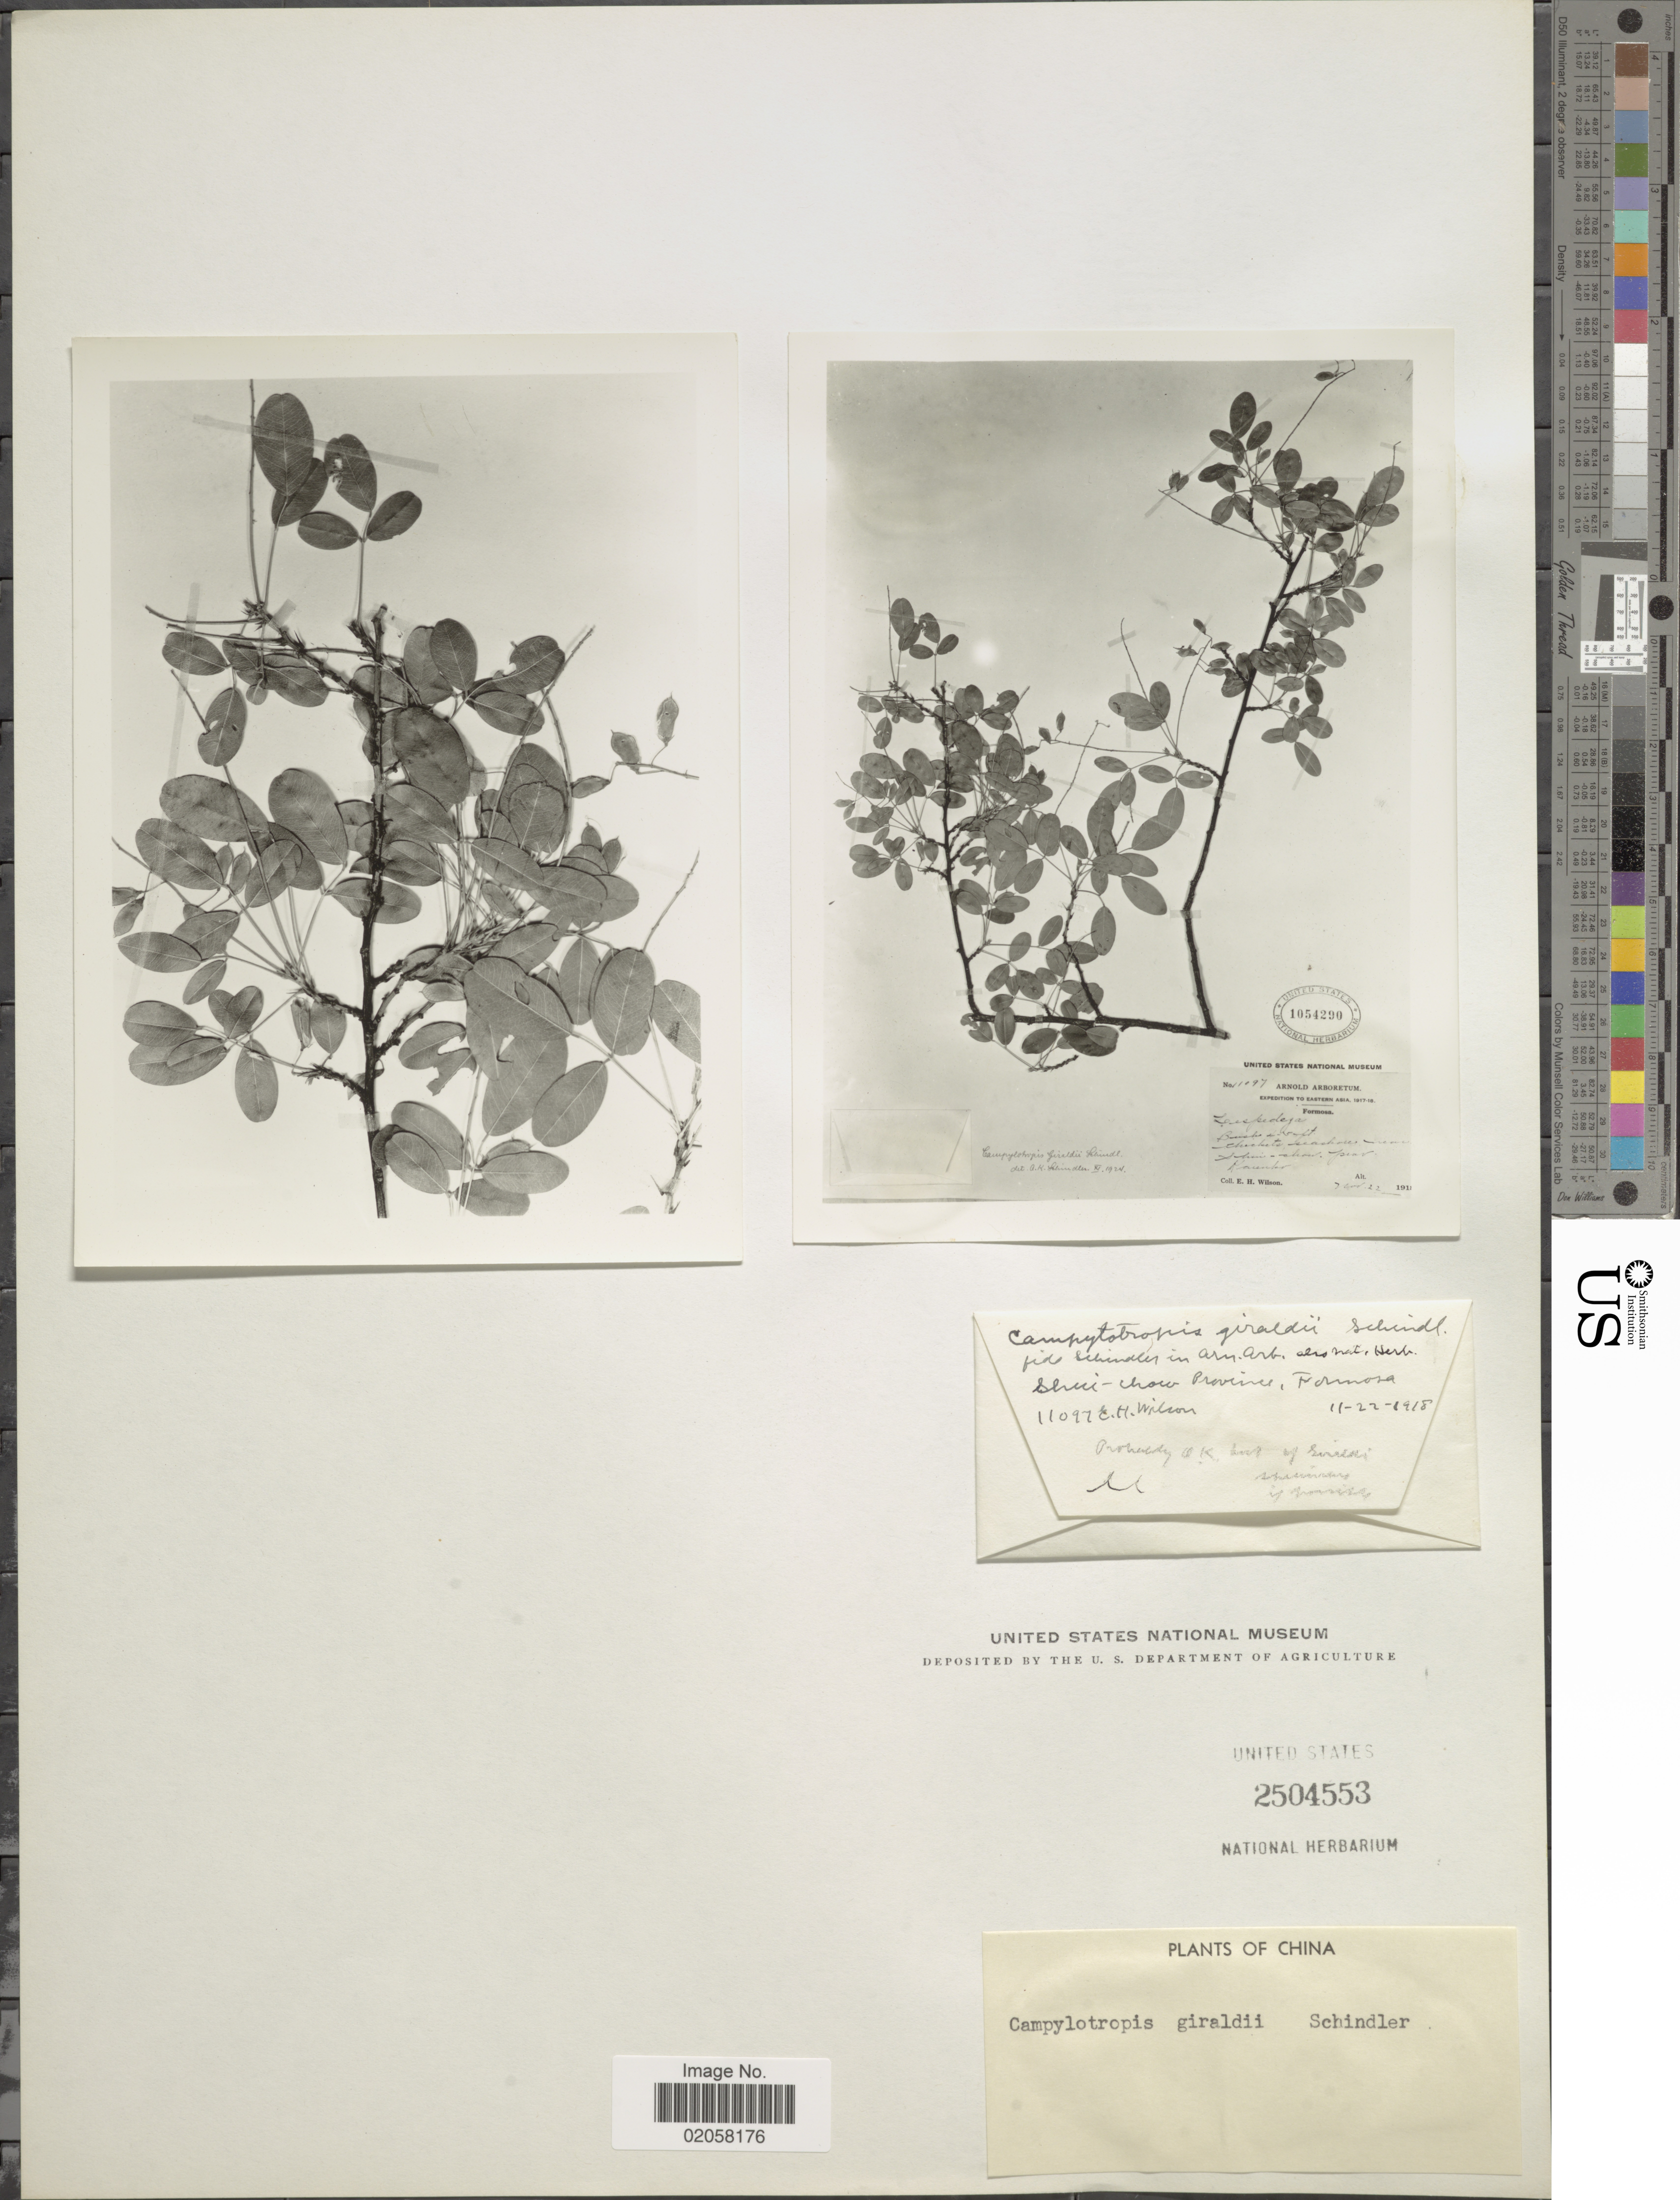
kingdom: Plantae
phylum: Tracheophyta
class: Magnoliopsida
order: Fabales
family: Fabaceae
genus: Campylotropis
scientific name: Campylotropis giraldii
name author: (Schindl.) Schindl.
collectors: E. Wilson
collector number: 11097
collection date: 1918-11-22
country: Taiwan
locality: Shui-Chow Province, Formosa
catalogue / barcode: US 2504553